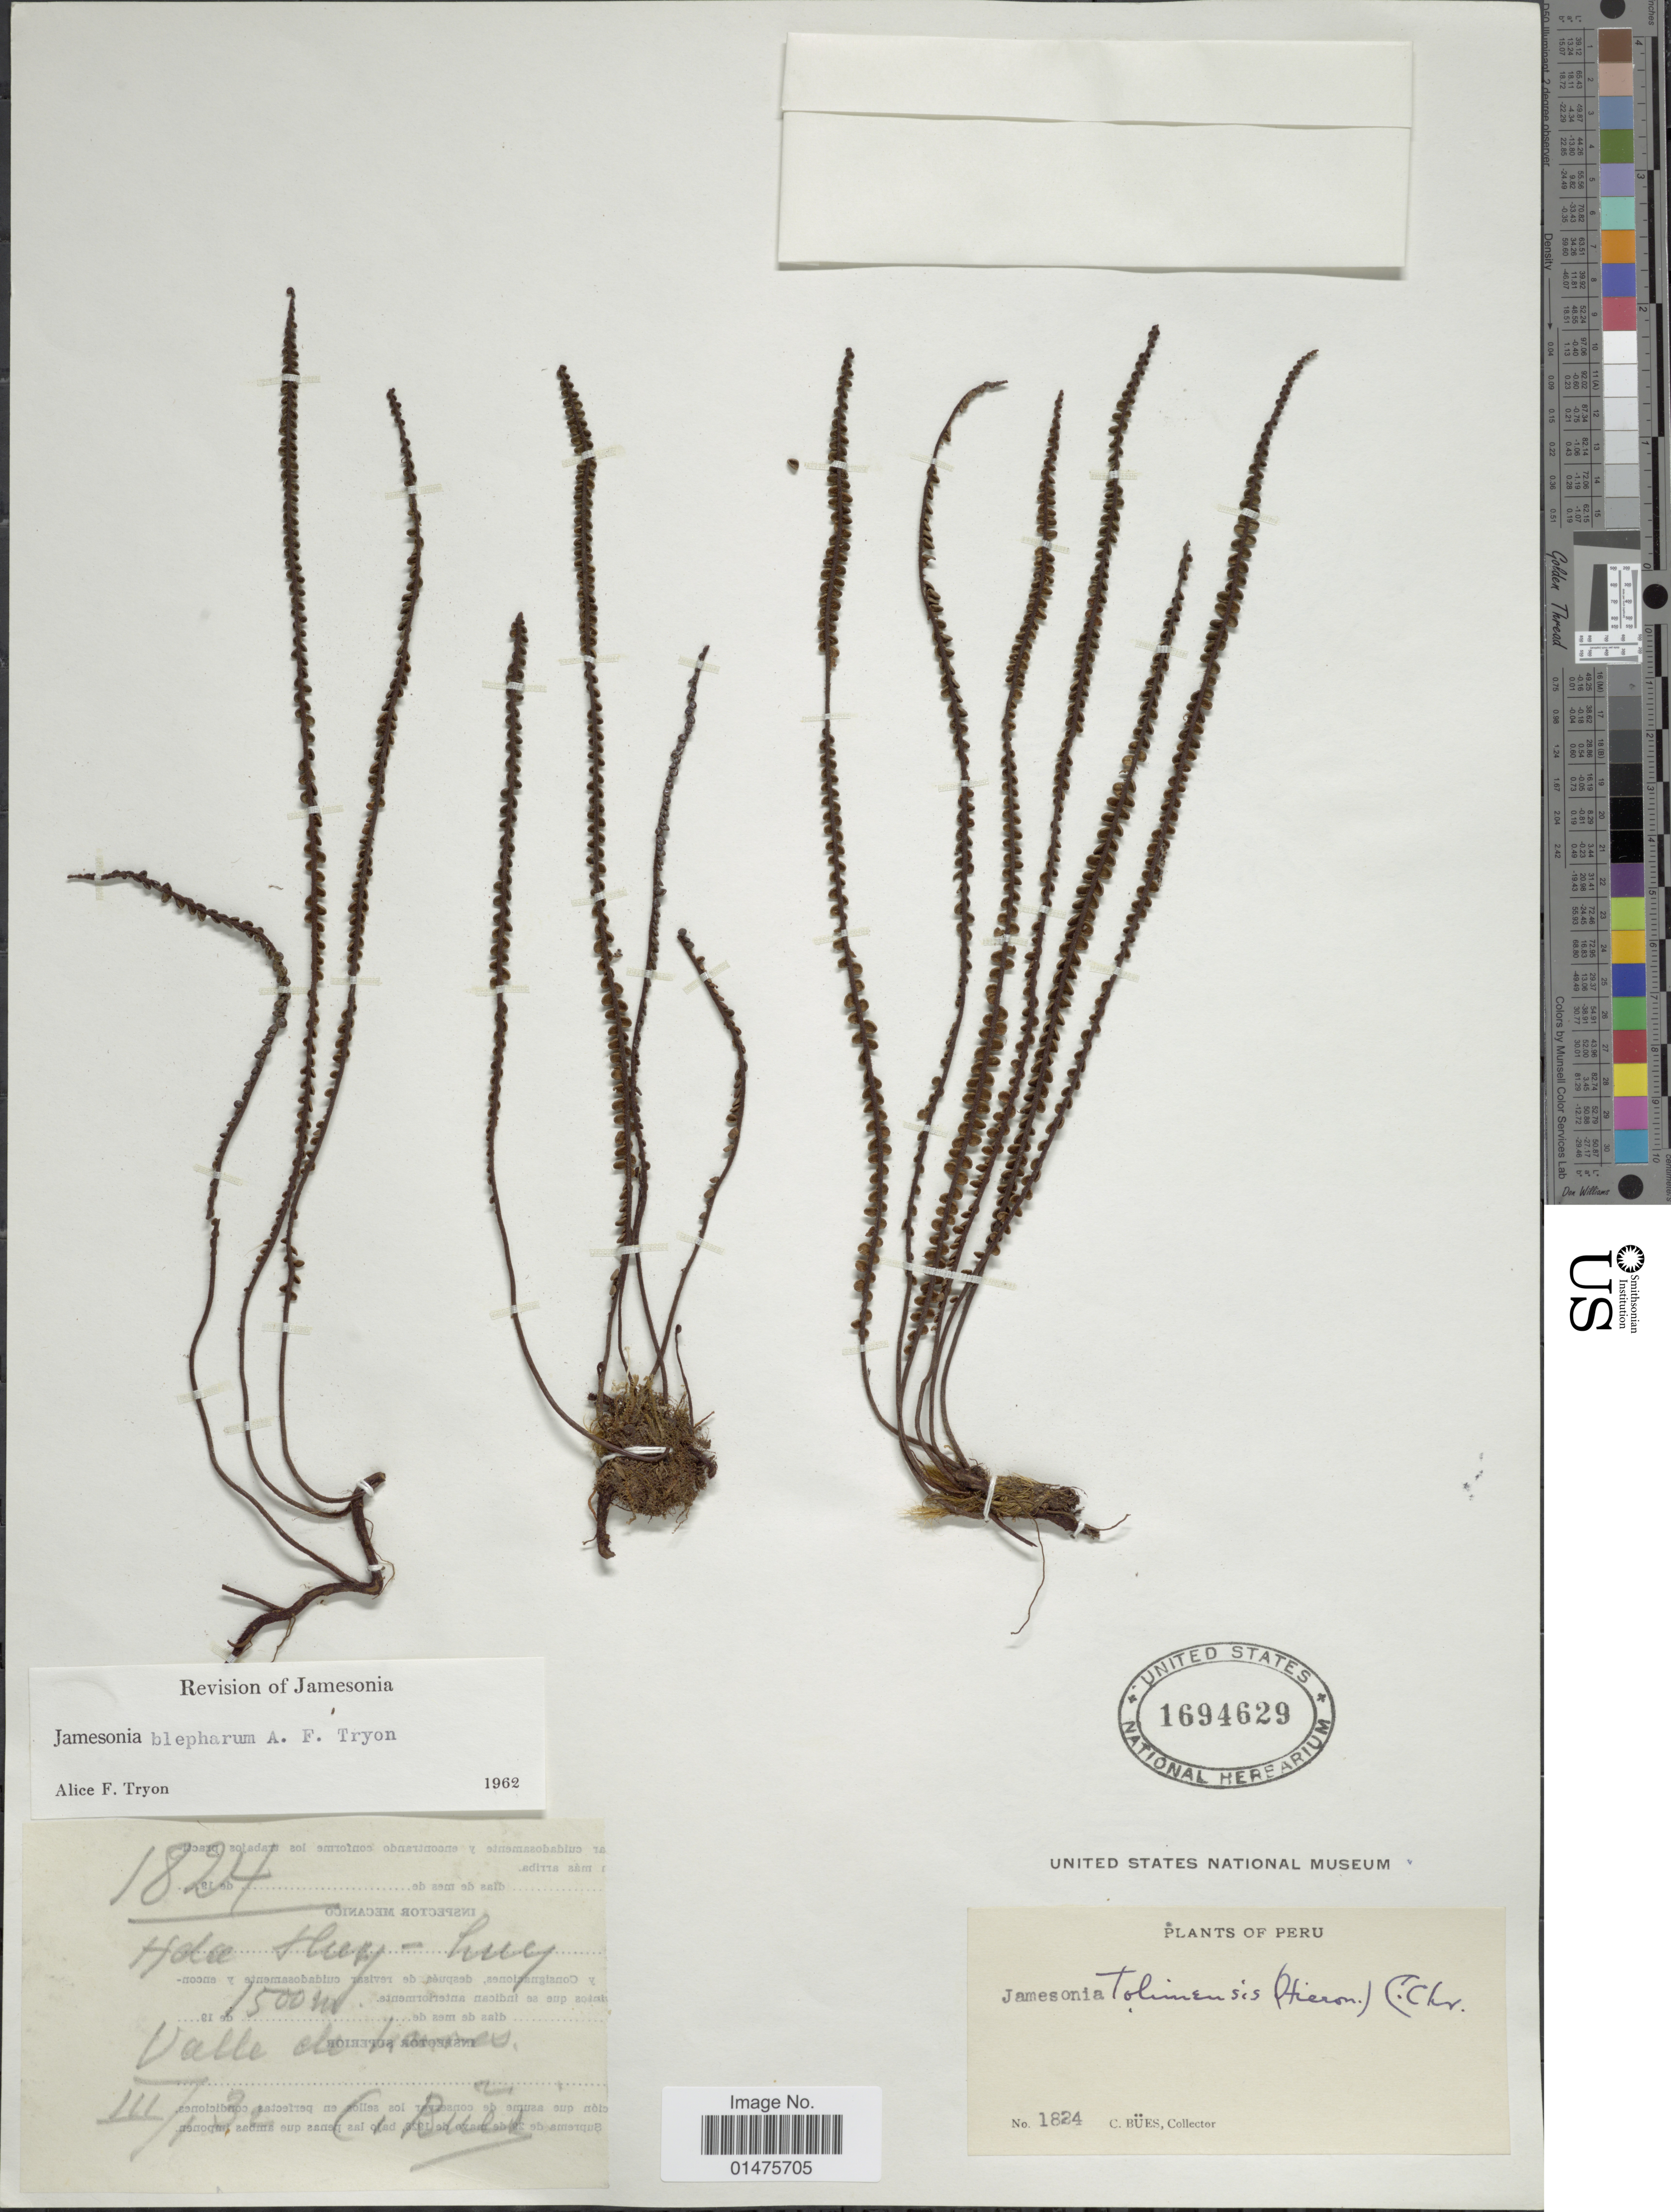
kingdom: Plantae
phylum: Tracheophyta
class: Polypodiopsida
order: Polypodiales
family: Pteridaceae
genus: Jamesonia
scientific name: Jamesonia blepharum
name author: A.F. Tryon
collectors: C. Bues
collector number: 1824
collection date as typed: Transcribed d/m/y: 1/3/32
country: Peru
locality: Valle de Lares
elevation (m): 1500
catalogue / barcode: US 1694629